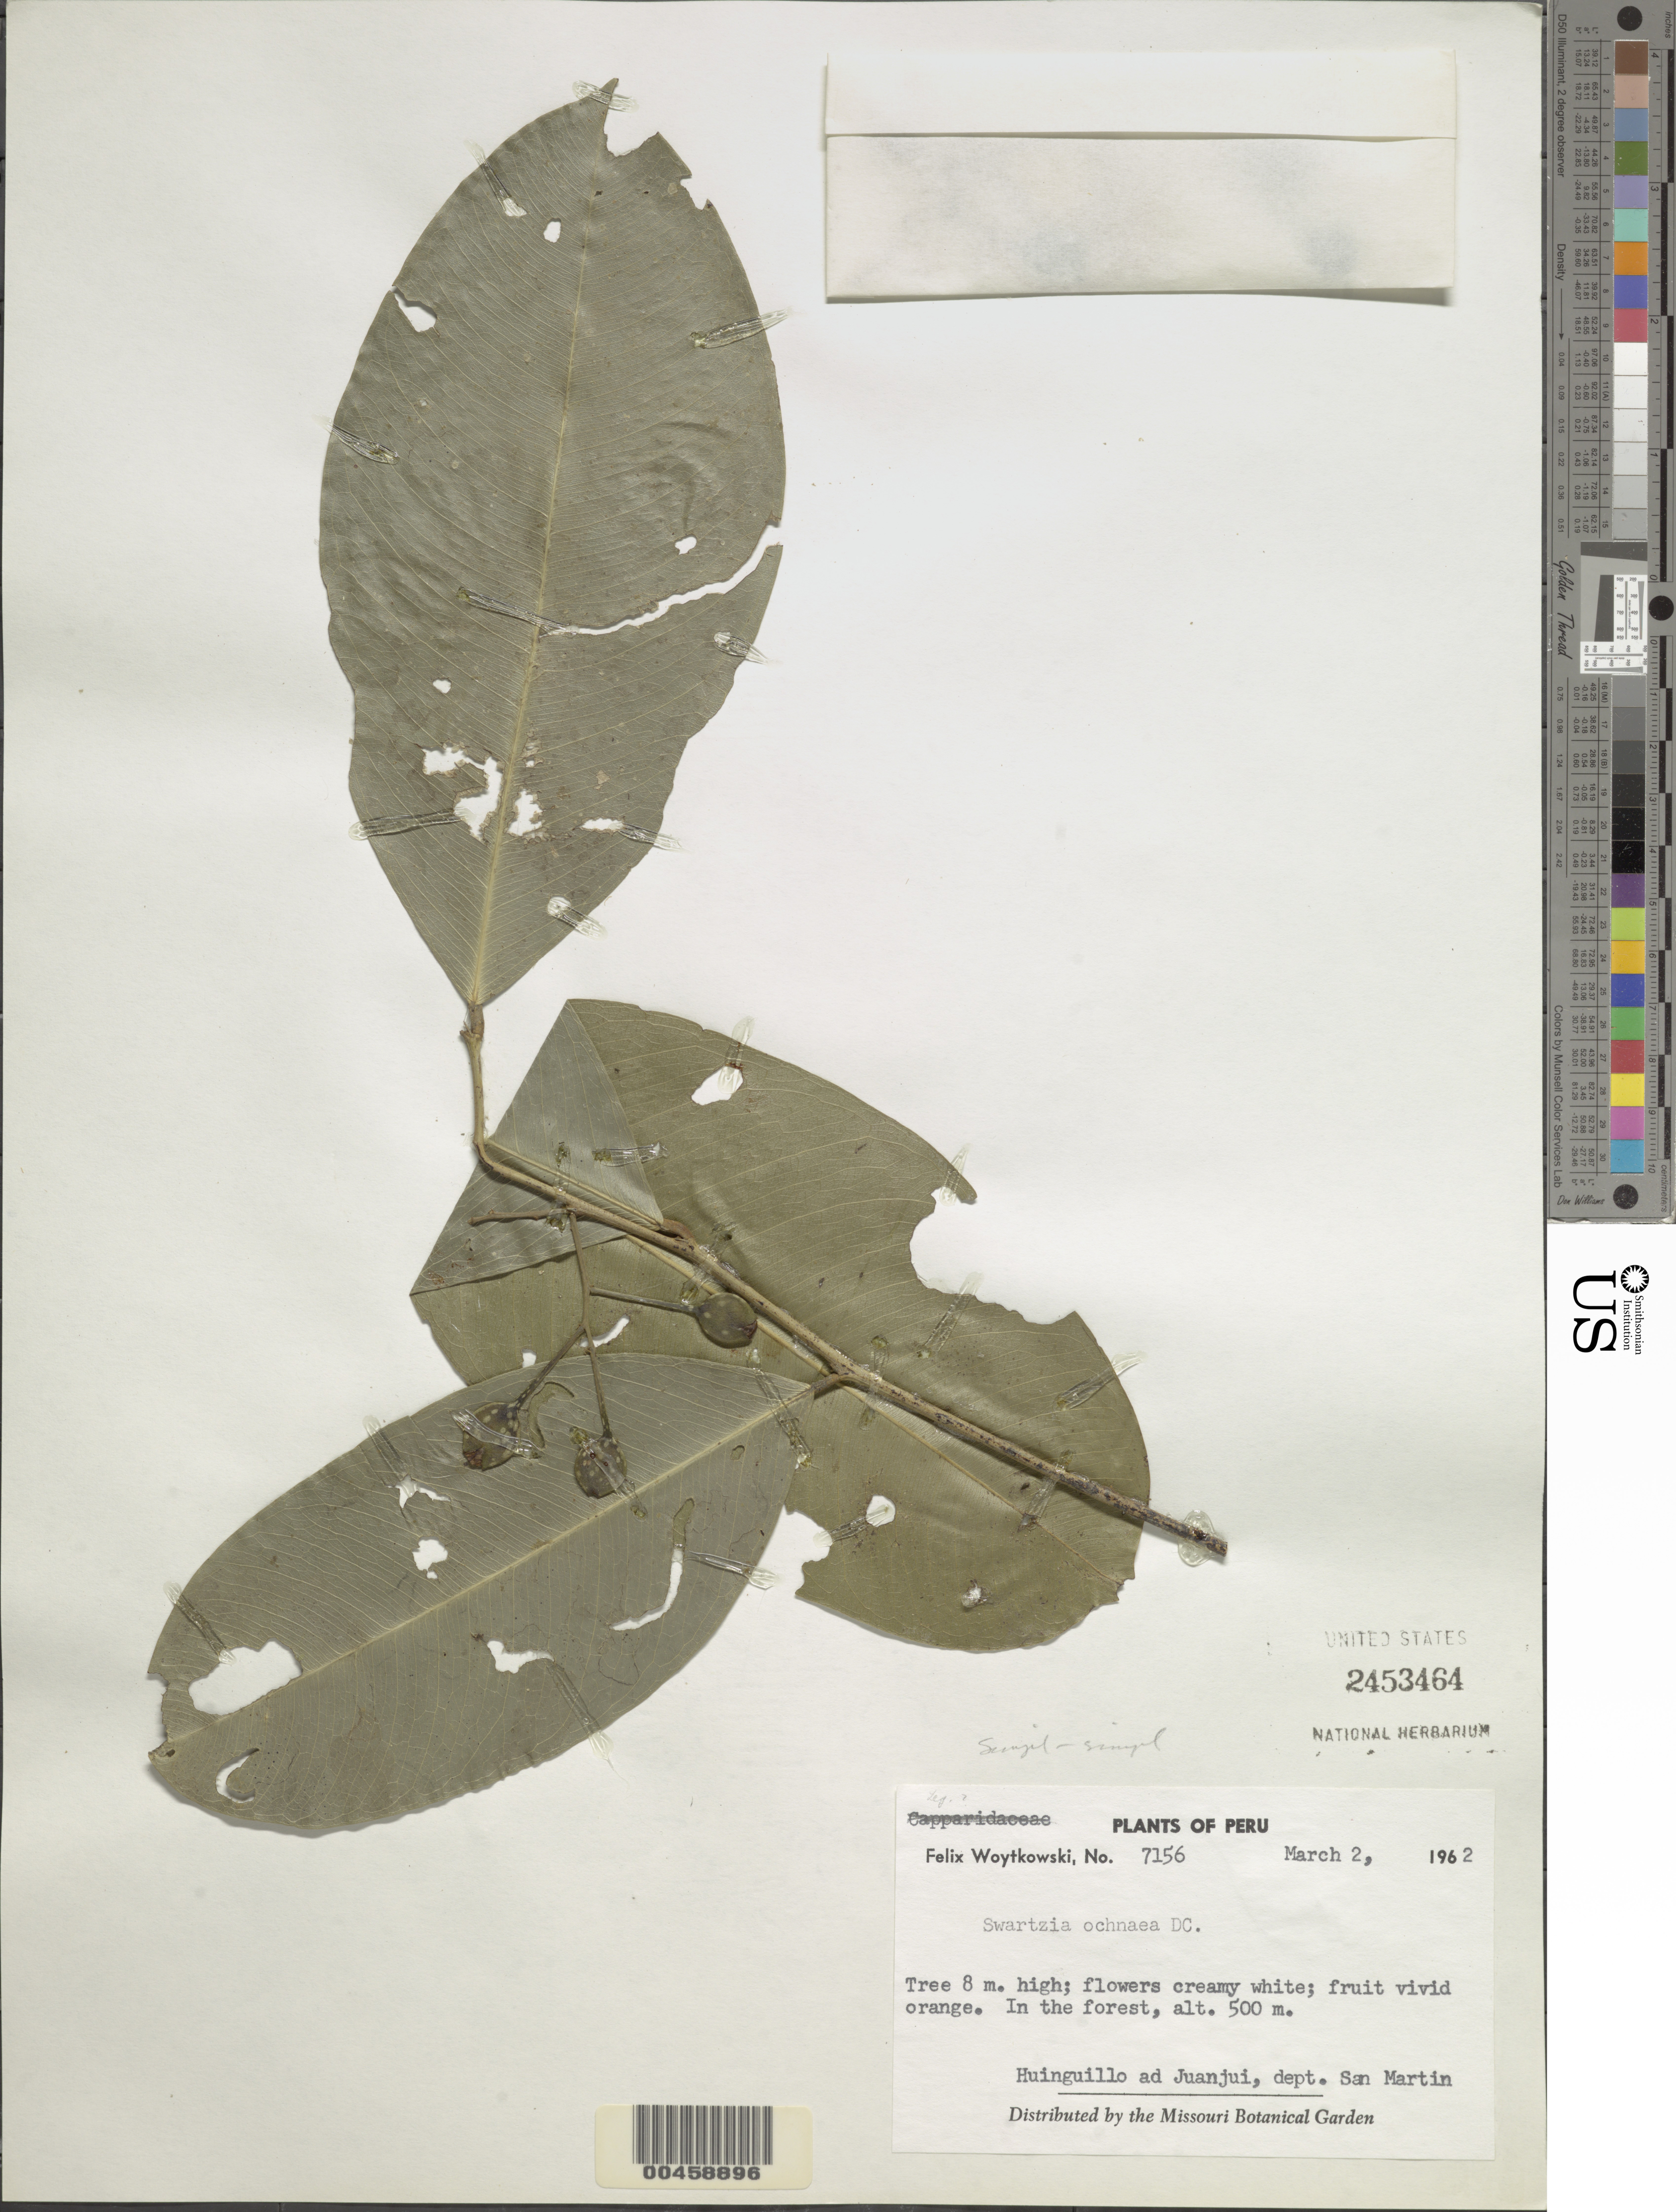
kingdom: Plantae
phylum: Tracheophyta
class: Magnoliopsida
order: Fabales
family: Fabaceae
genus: Swartzia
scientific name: Swartzia simplex var. simplex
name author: (Sw.) Spreng.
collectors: F. Woytkowski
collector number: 7156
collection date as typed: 02 Mar 1962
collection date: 1962-03-02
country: Peru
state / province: San Martín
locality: Huinguillo ad saposoa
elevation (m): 500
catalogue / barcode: US 2453464